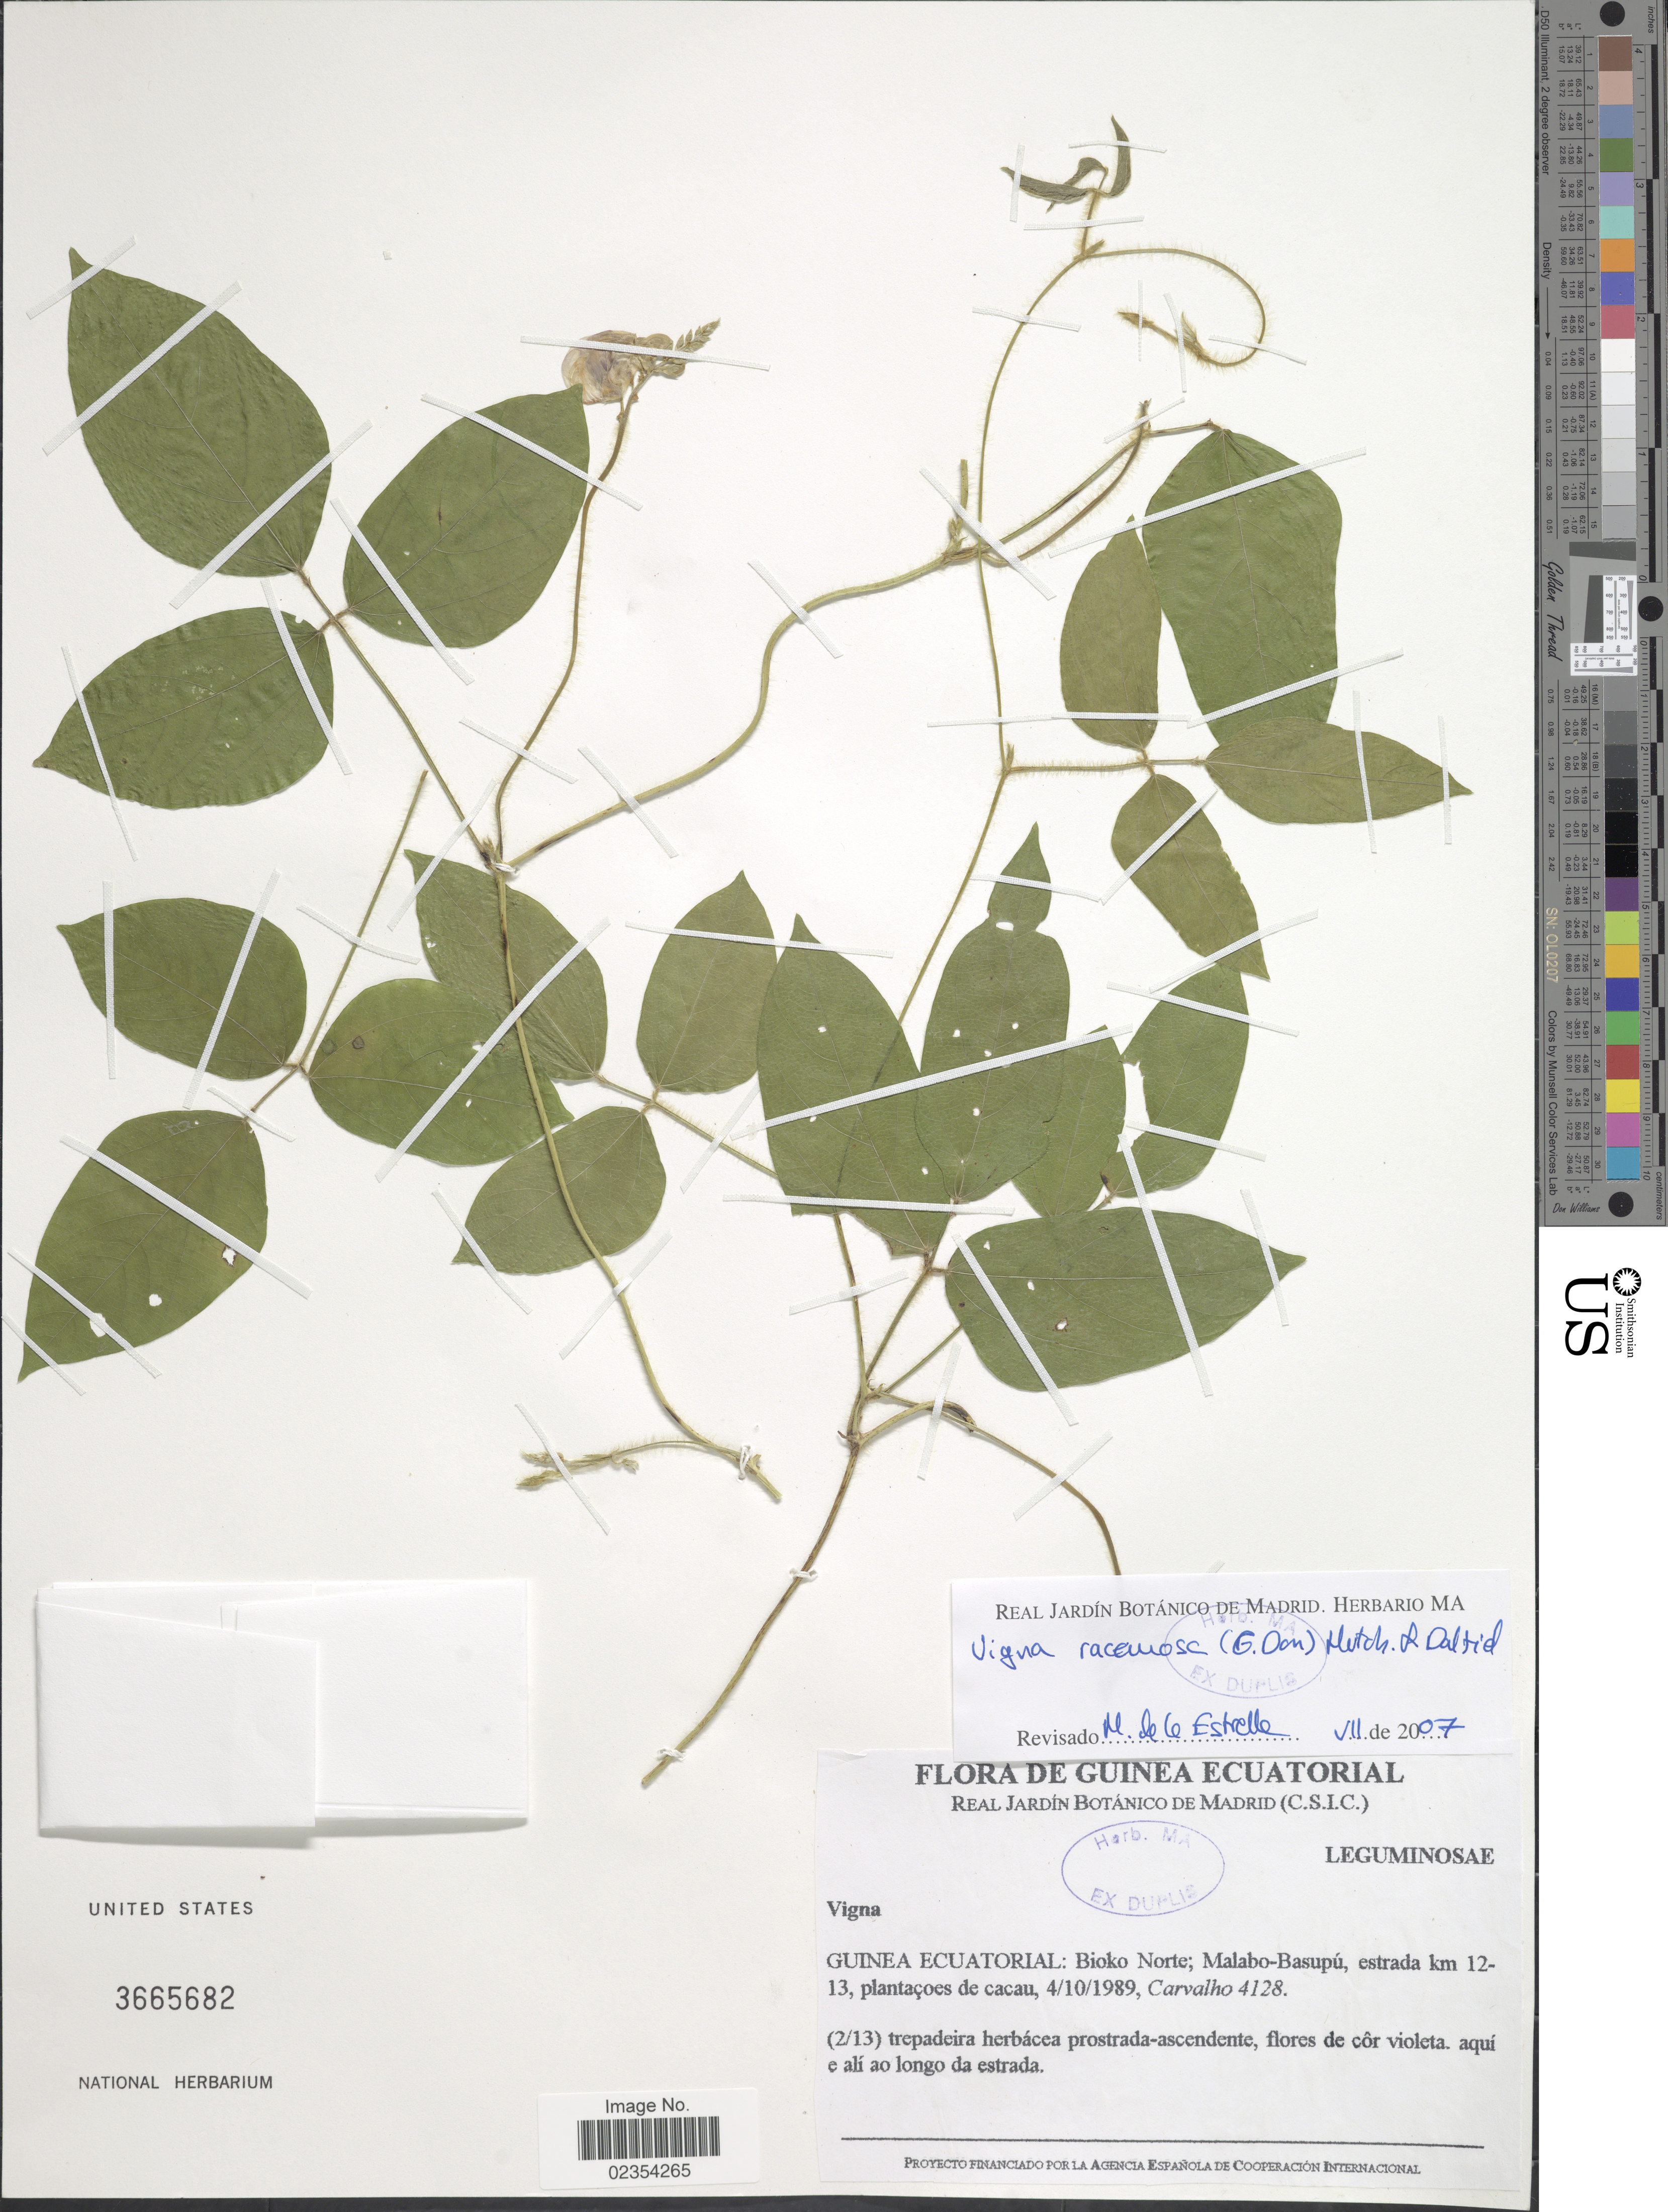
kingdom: Plantae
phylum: Tracheophyta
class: Magnoliopsida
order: Fabales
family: Fabaceae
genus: Vigna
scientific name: Vigna racemosa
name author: (G. Don) Hutch. & Dalziel ex Baker f.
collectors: Carvalho, --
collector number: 4128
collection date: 1989-10-04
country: Equatorial Guinea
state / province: Bioko Norte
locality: Malabo-Basupu, estrada km 12-13, plantacoes de cacau.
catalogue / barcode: US 3665682